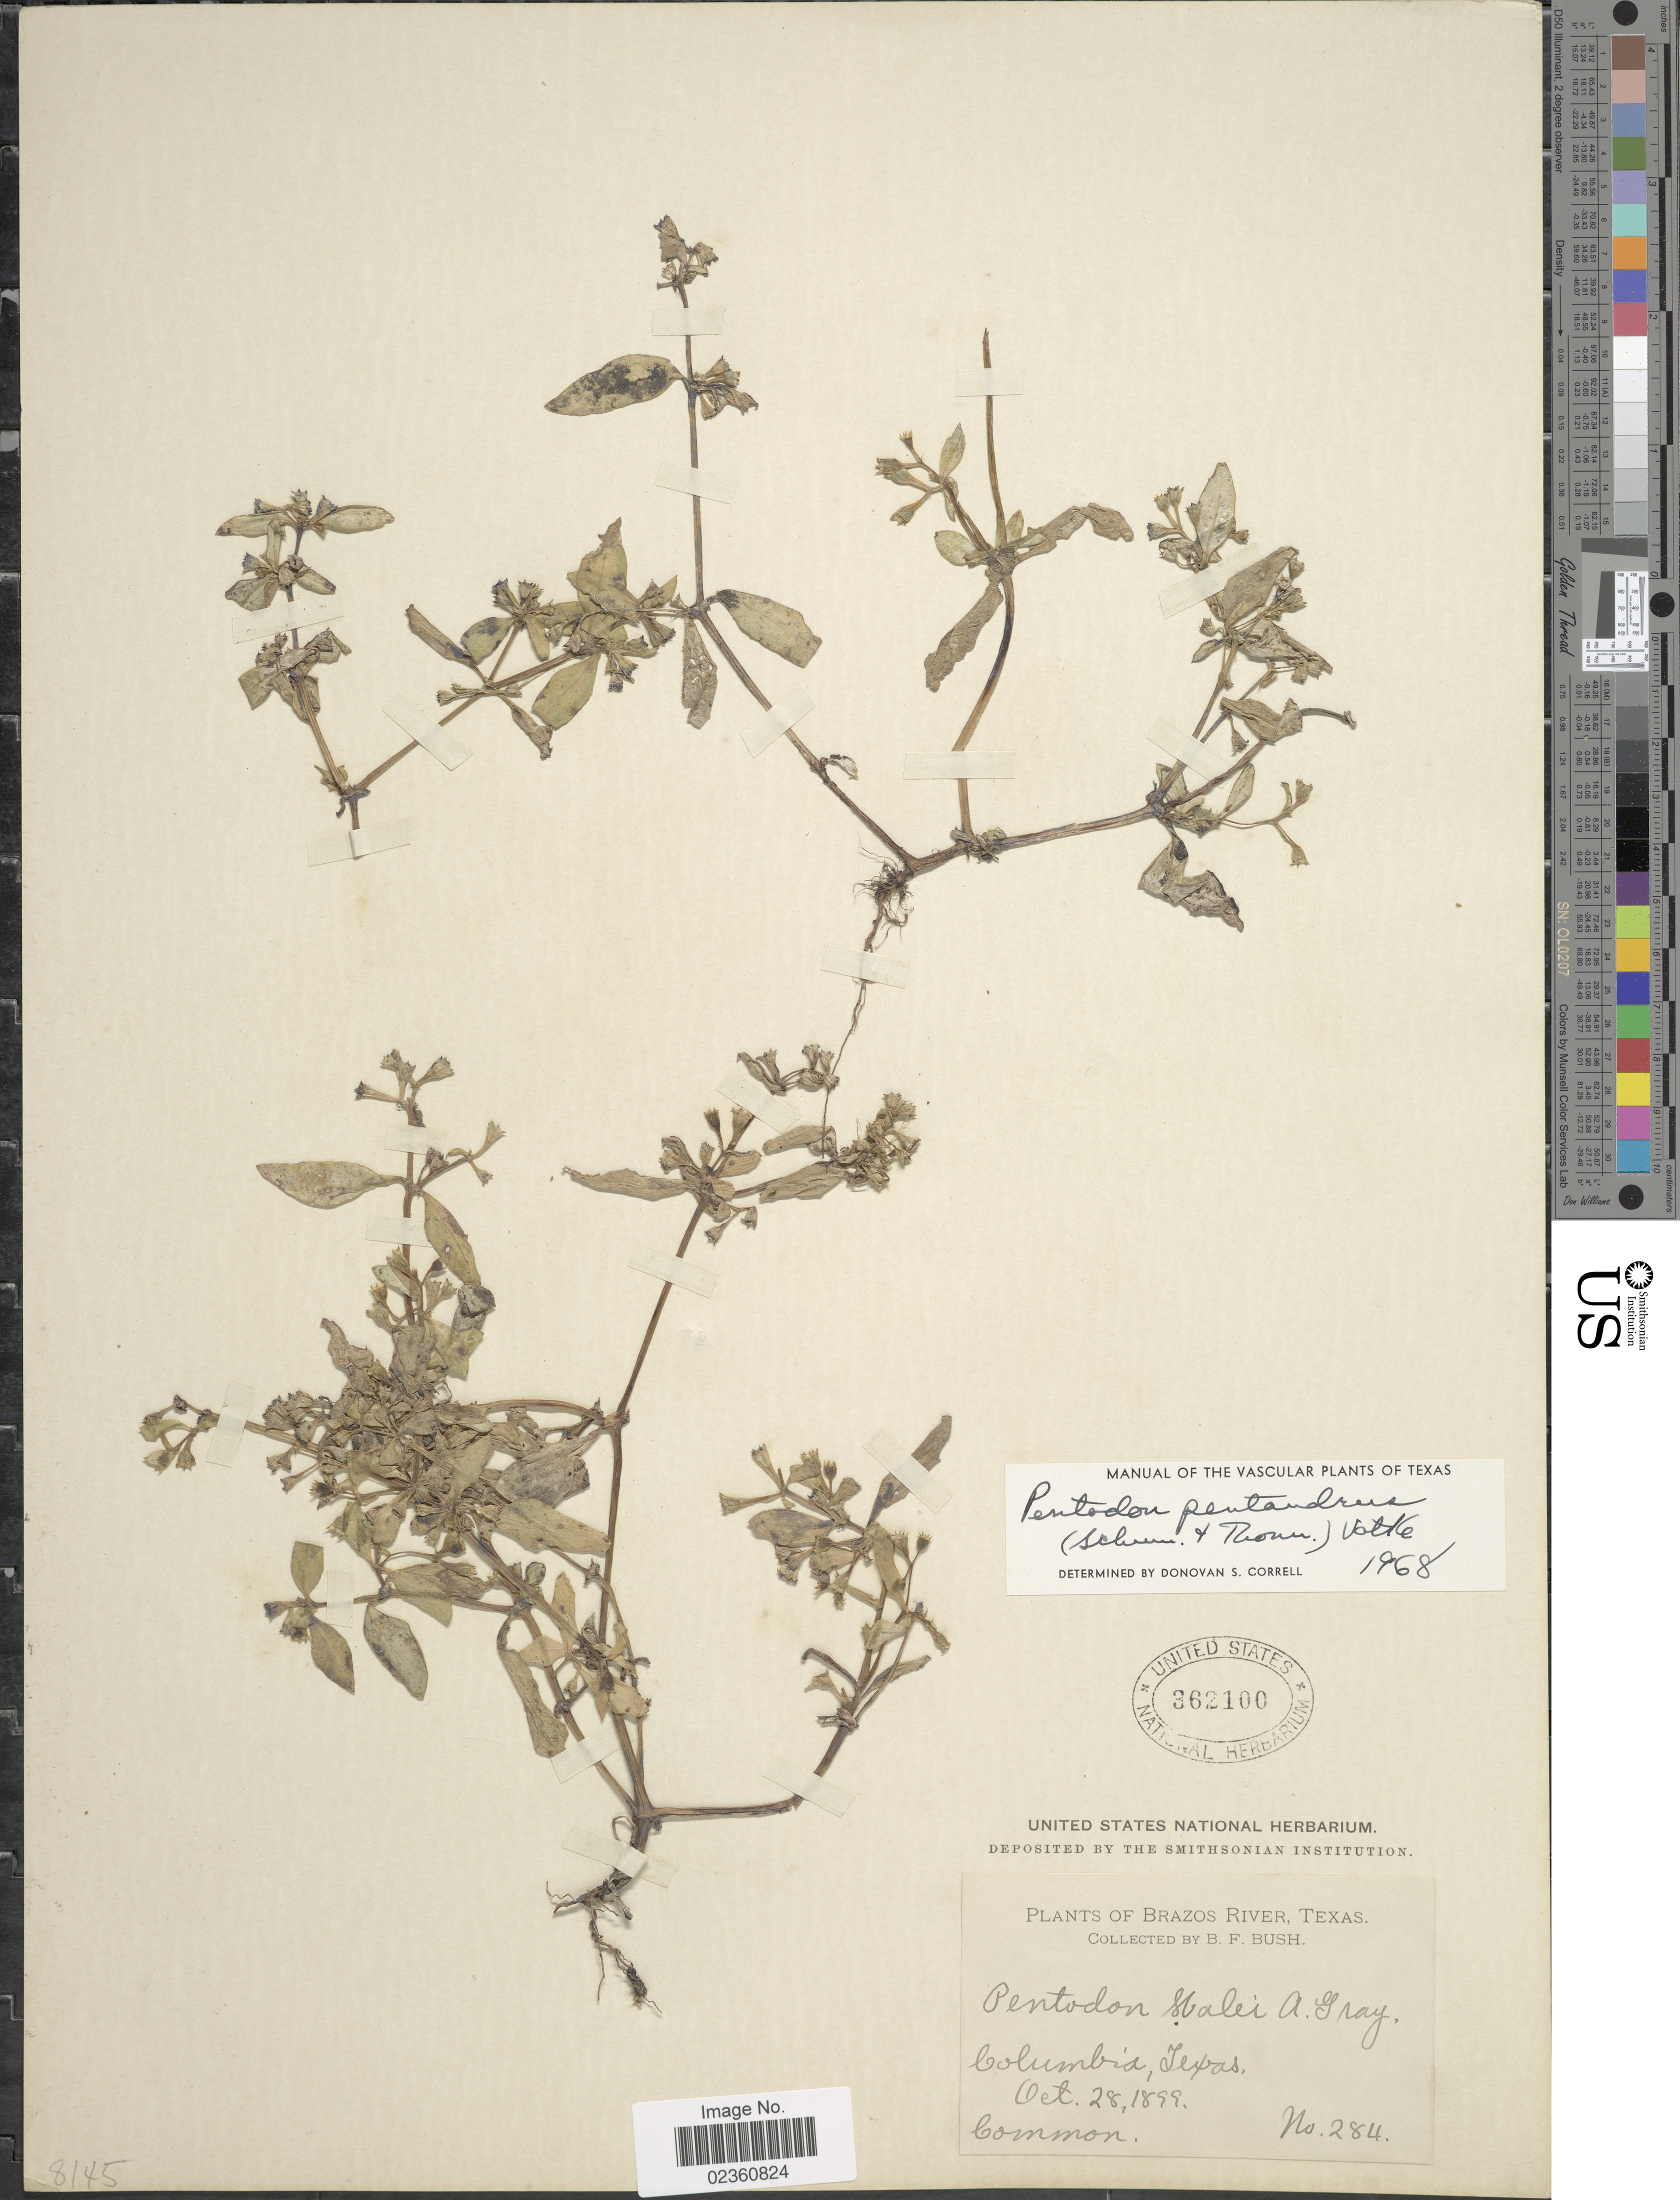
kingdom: Plantae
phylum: Tracheophyta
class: Magnoliopsida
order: Gentianales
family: Rubiaceae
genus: Pentodon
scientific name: Pentodon halei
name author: A. Gray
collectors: B. F. Bush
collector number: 284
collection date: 1899-10-28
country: United States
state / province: Texas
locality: Brazos River, Columbia, Common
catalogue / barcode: US 362100